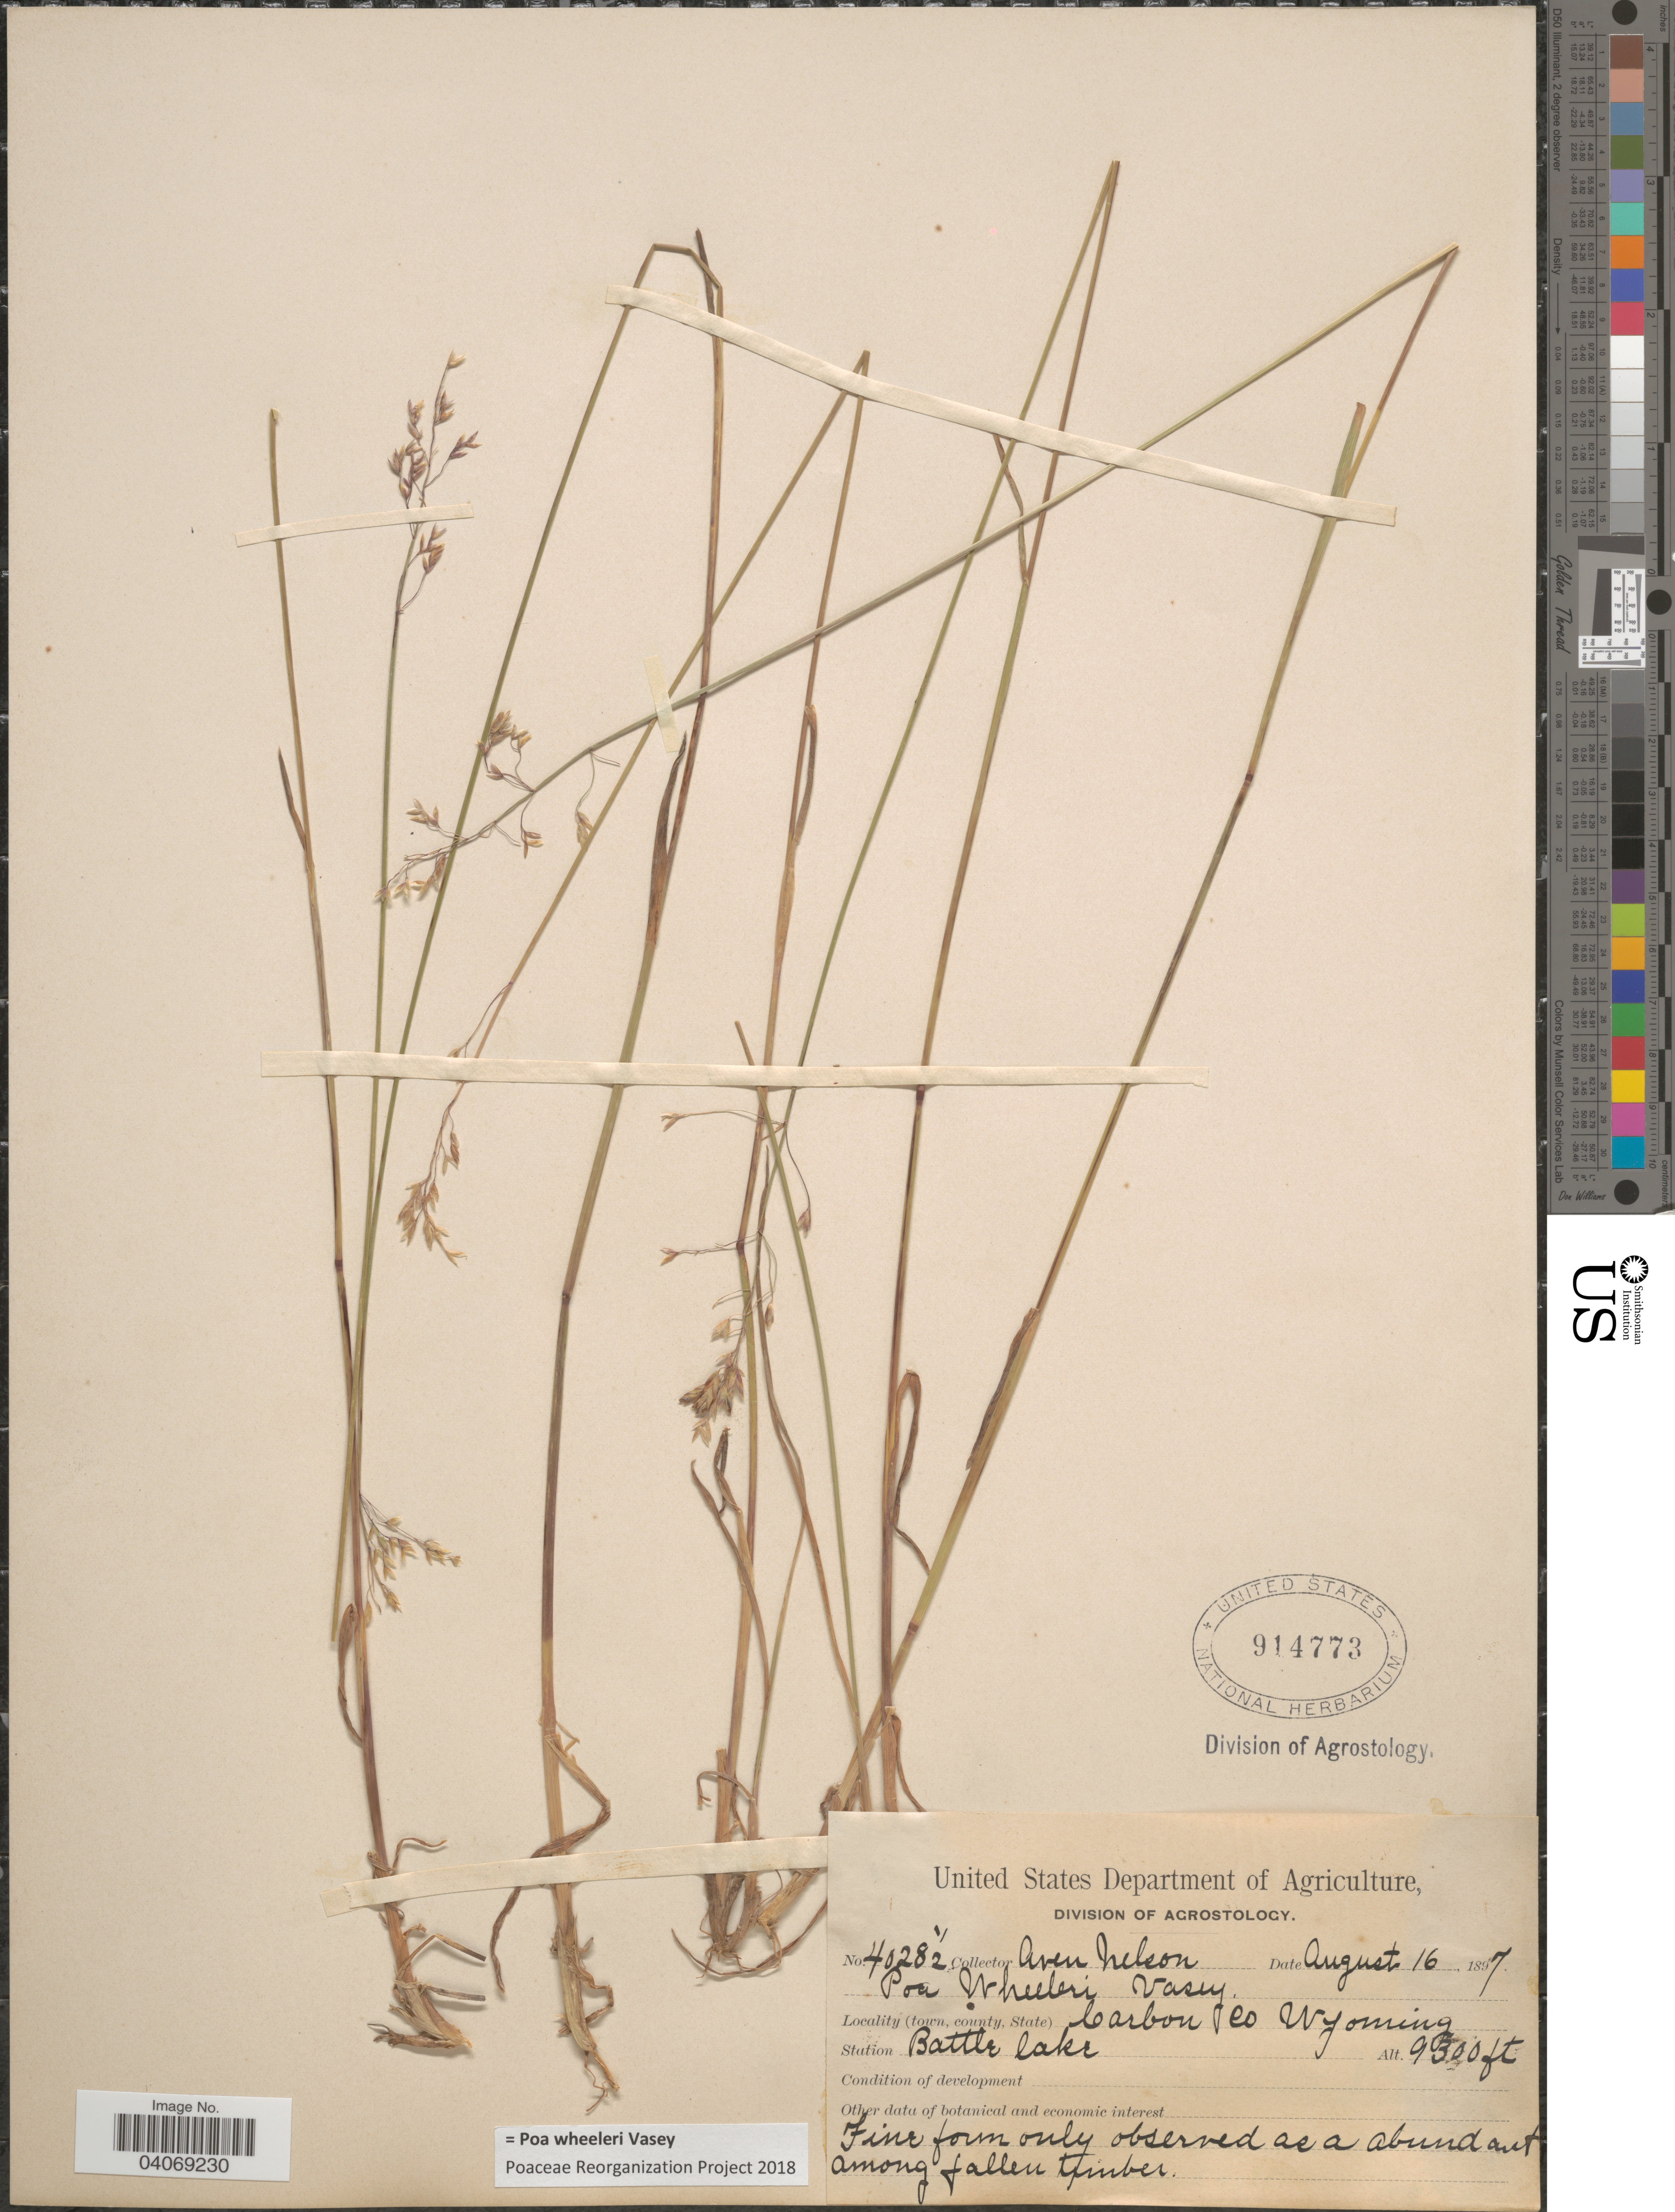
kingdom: Plantae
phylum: Tracheophyta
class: Liliopsida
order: Poales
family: Poaceae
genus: Poa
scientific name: Poa wheeleri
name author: Vasey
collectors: A. Nelson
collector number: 40282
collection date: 1897-08-16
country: United States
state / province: Wyoming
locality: Carbon Co. Station Battle lake.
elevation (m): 2835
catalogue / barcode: US 914773